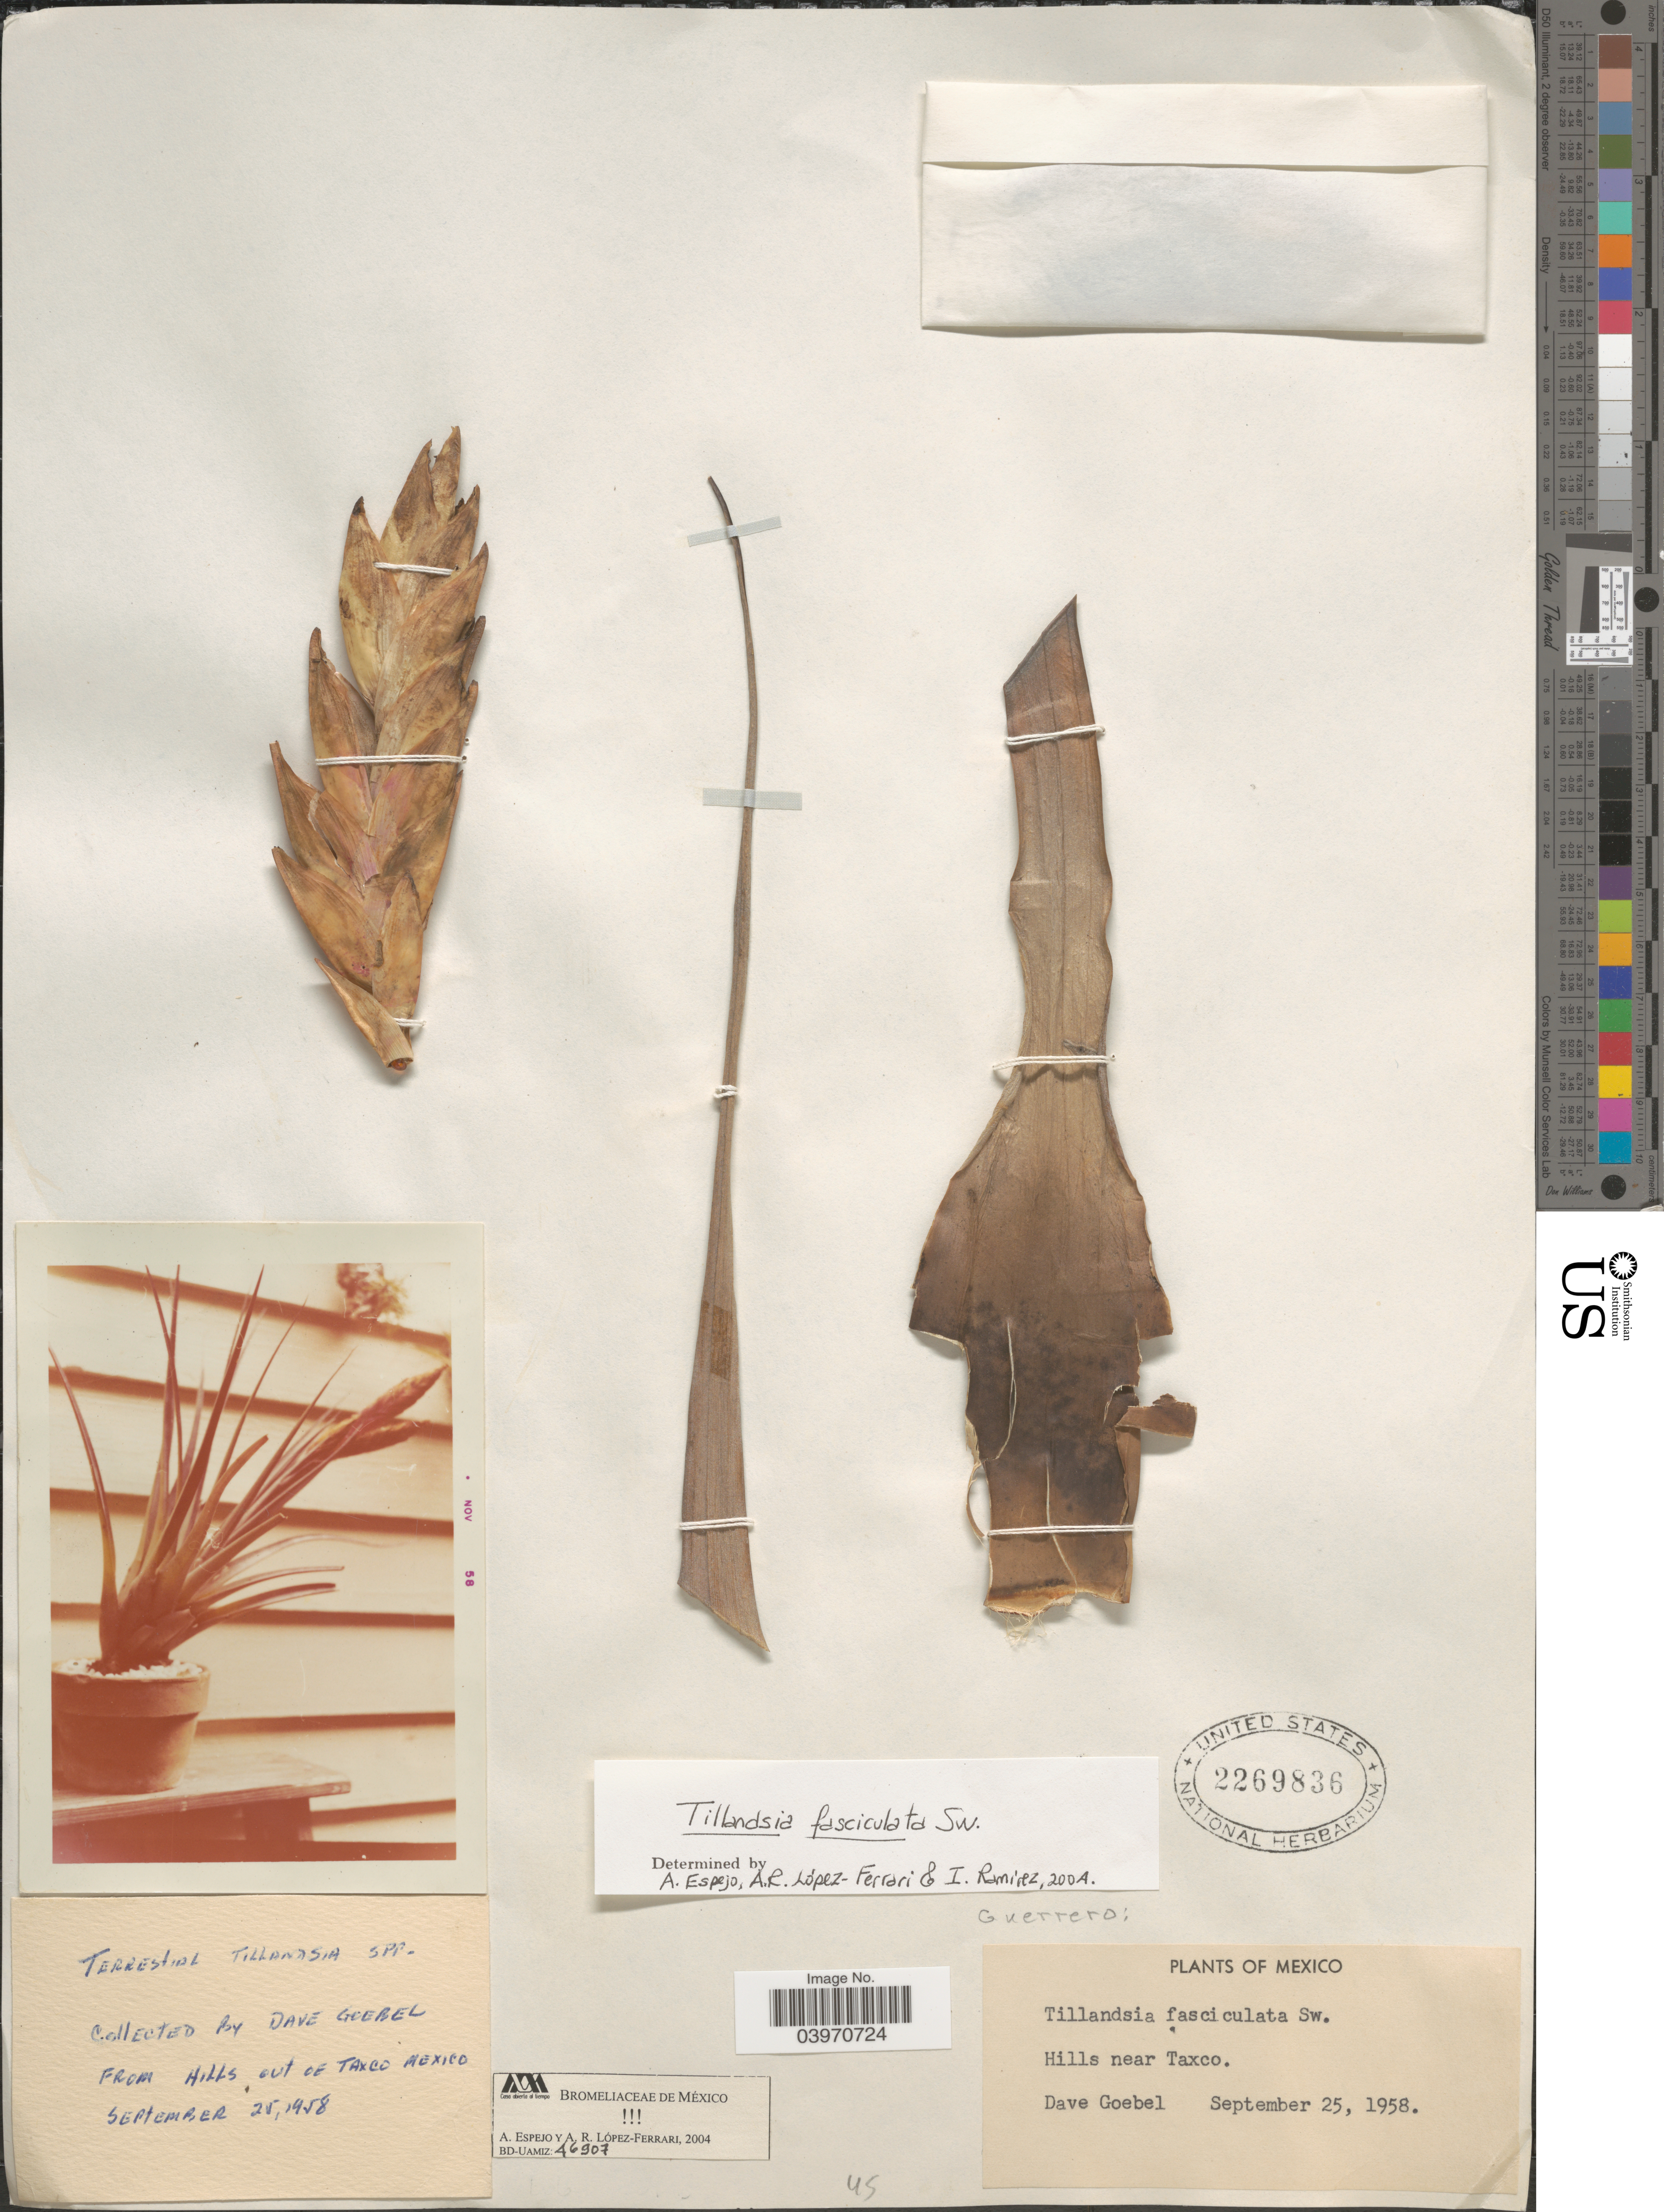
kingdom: Plantae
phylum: Tracheophyta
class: Liliopsida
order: Poales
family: Bromeliaceae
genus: Tillandsia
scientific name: Tillandsia fasciculata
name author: Sw.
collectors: D. Goebel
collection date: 1958-09-25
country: Mexico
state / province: Guerrero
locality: Hills near Taxco.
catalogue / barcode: US 2269836